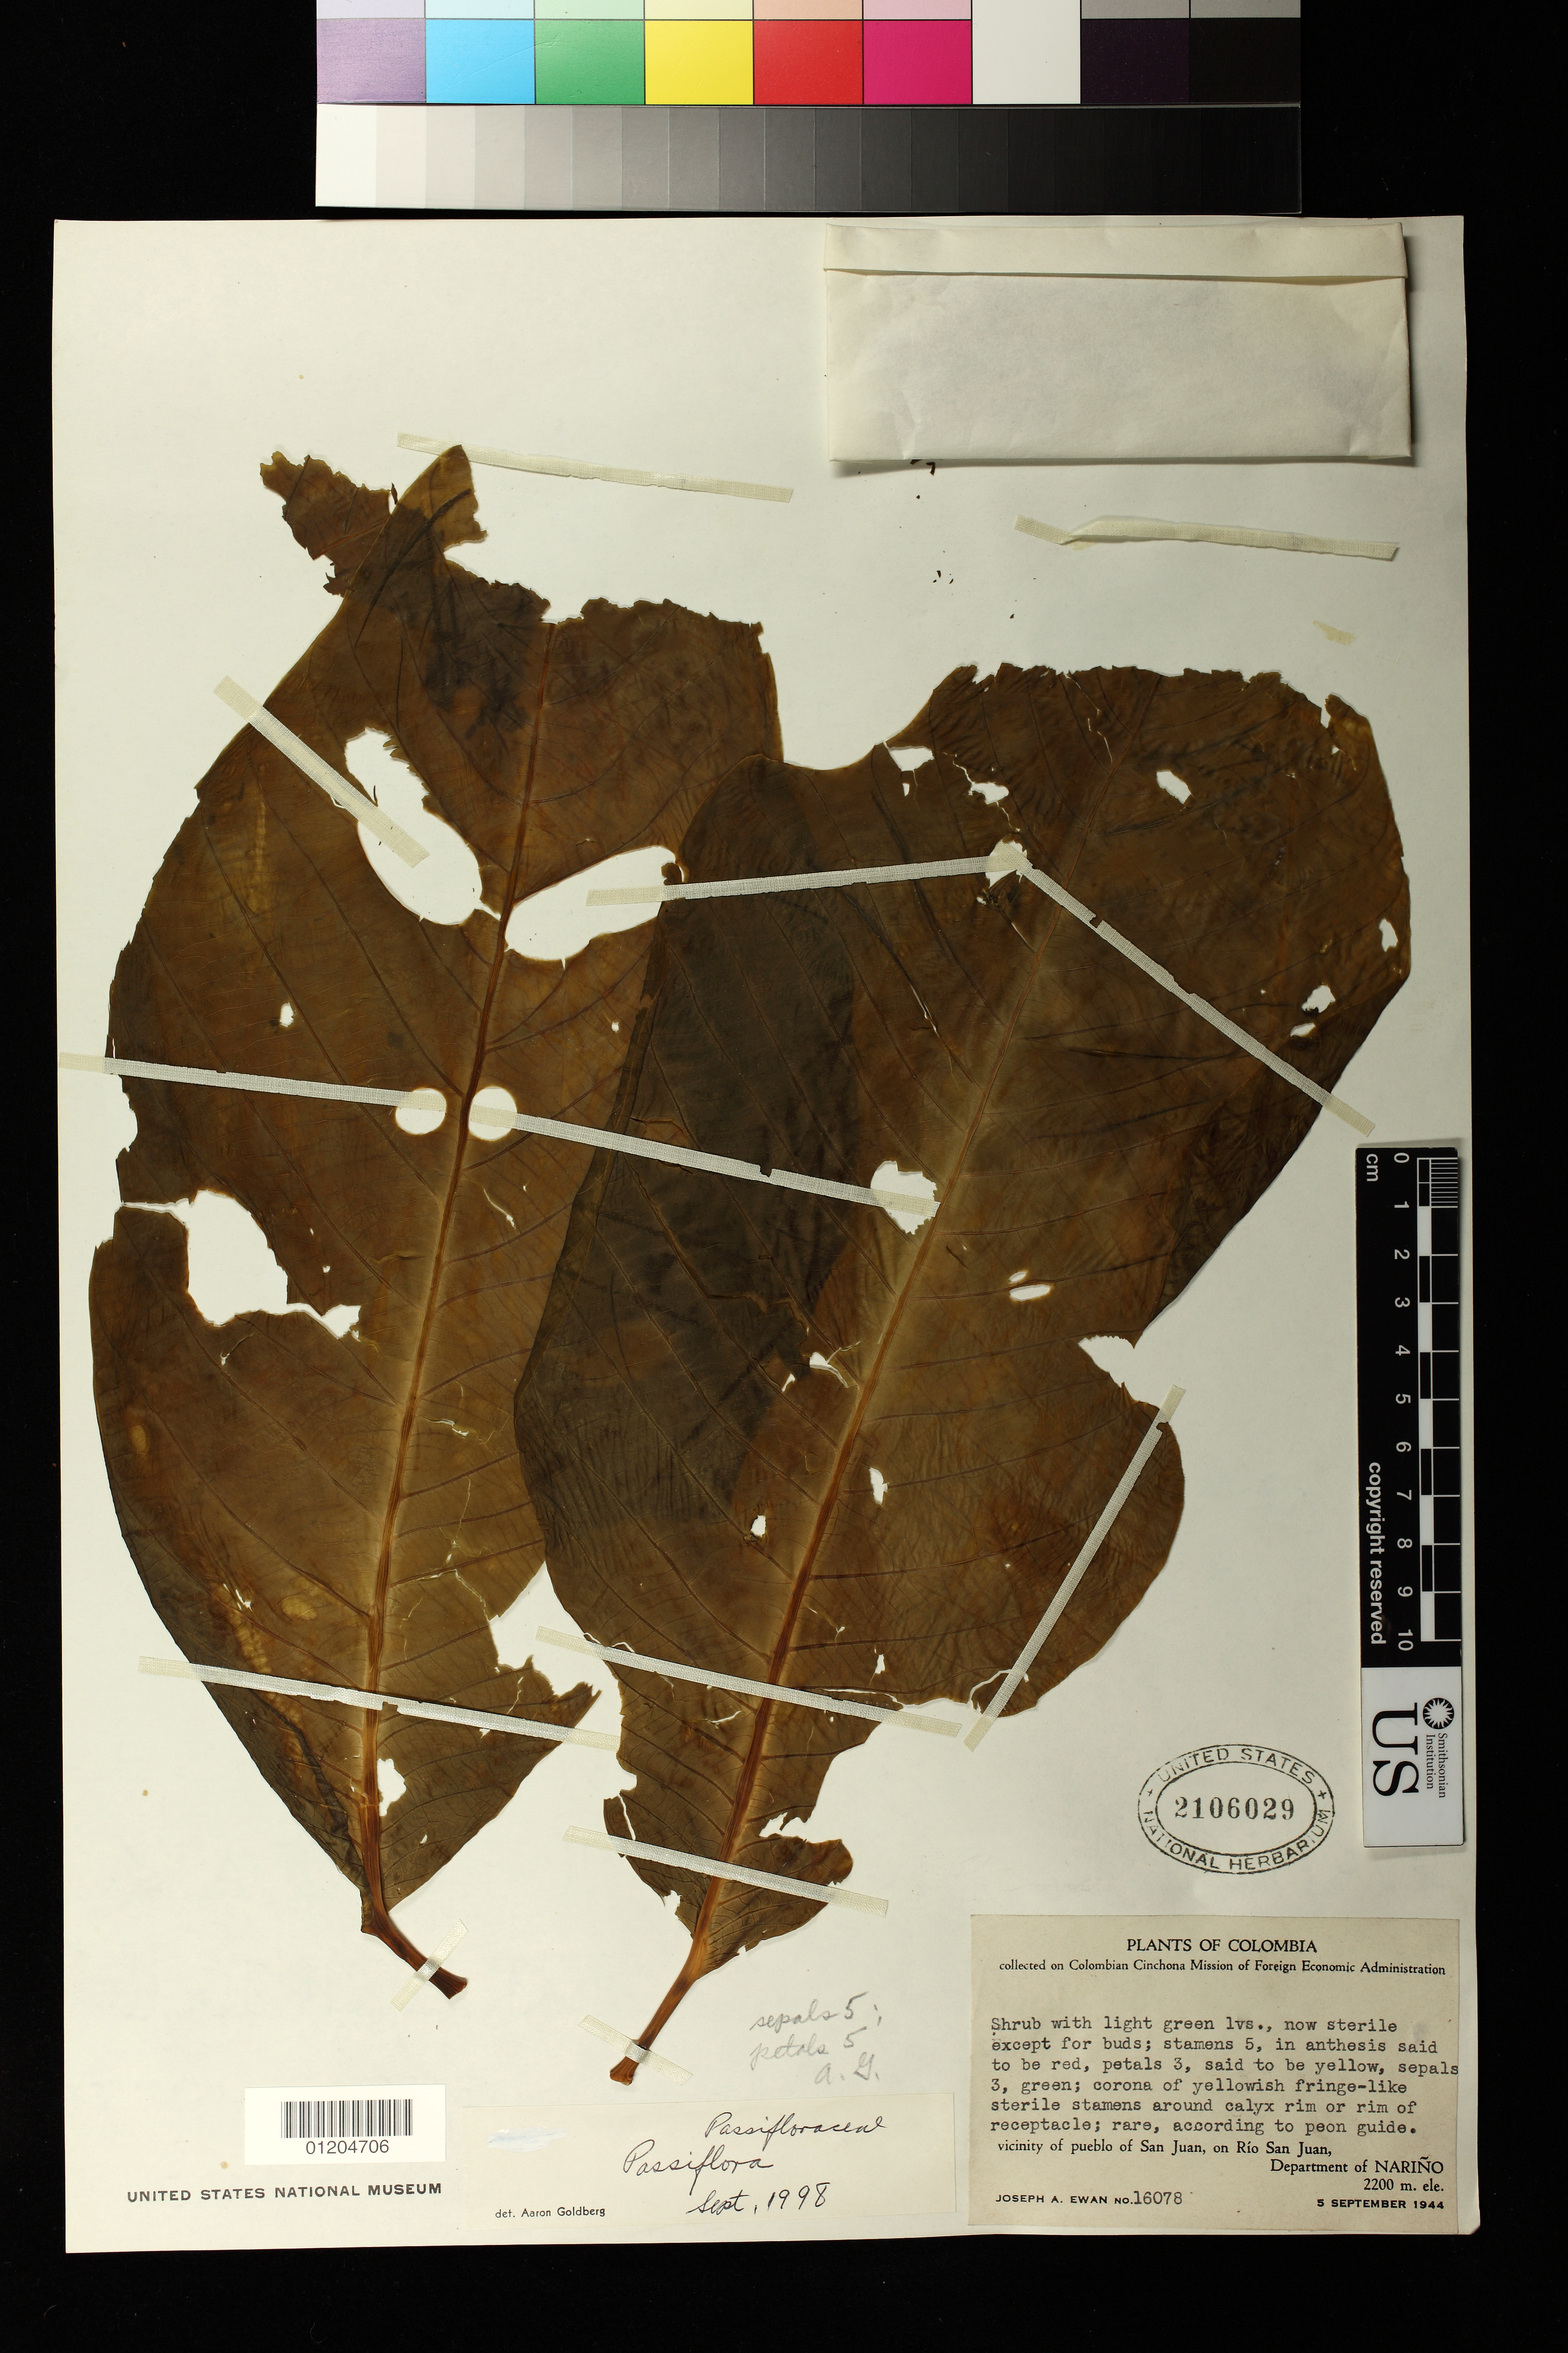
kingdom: Plantae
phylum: Tracheophyta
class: Magnoliopsida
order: Malpighiales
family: Passifloraceae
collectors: J. A. Ewan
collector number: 16078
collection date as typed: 05 Sep 1944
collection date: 1944-09-05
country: Colombia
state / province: Nariño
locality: Vicinity of Pueblo of San Juan, on Rio San Juan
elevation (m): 2200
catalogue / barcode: US 2106029